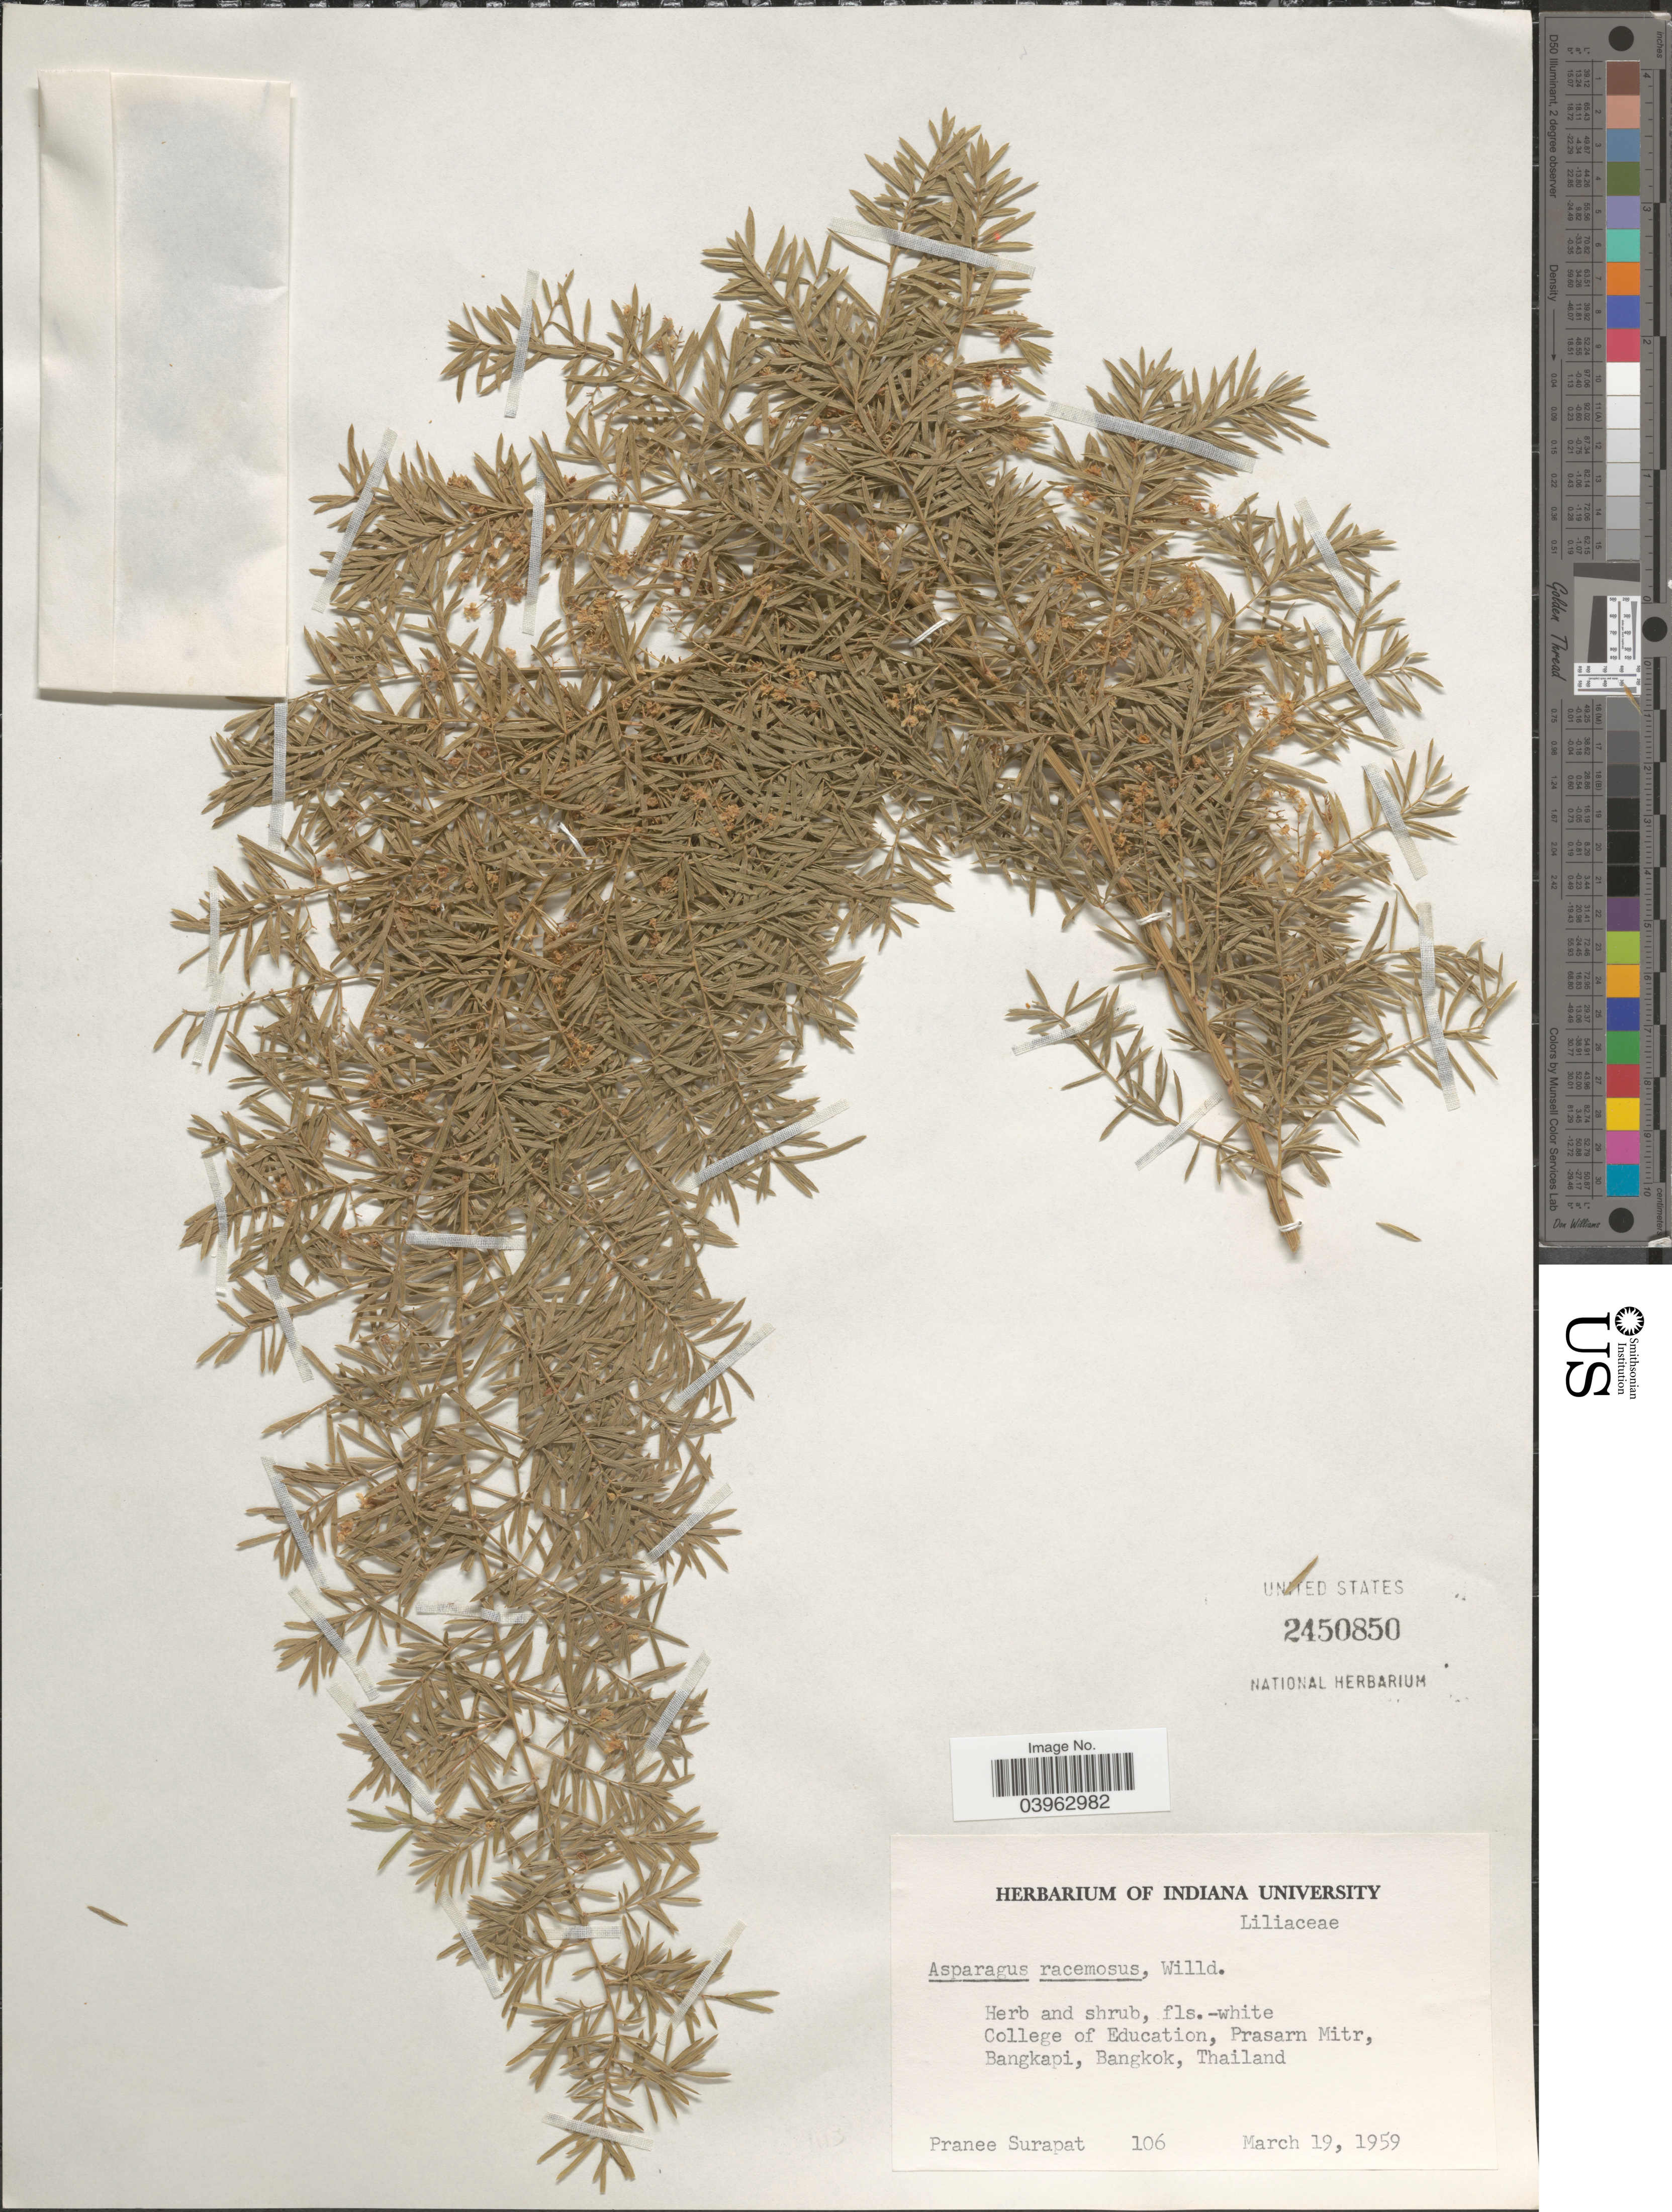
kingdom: Plantae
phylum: Tracheophyta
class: Liliopsida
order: Asparagales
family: Asparagaceae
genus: Asparagus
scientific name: Asparagus racemosus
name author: Willd.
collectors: P. Surapat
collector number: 106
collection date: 1959-03-19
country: Thailand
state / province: Bangkok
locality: College of Education, Prasarn Mitr, Bangkapi.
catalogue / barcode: US 2450850